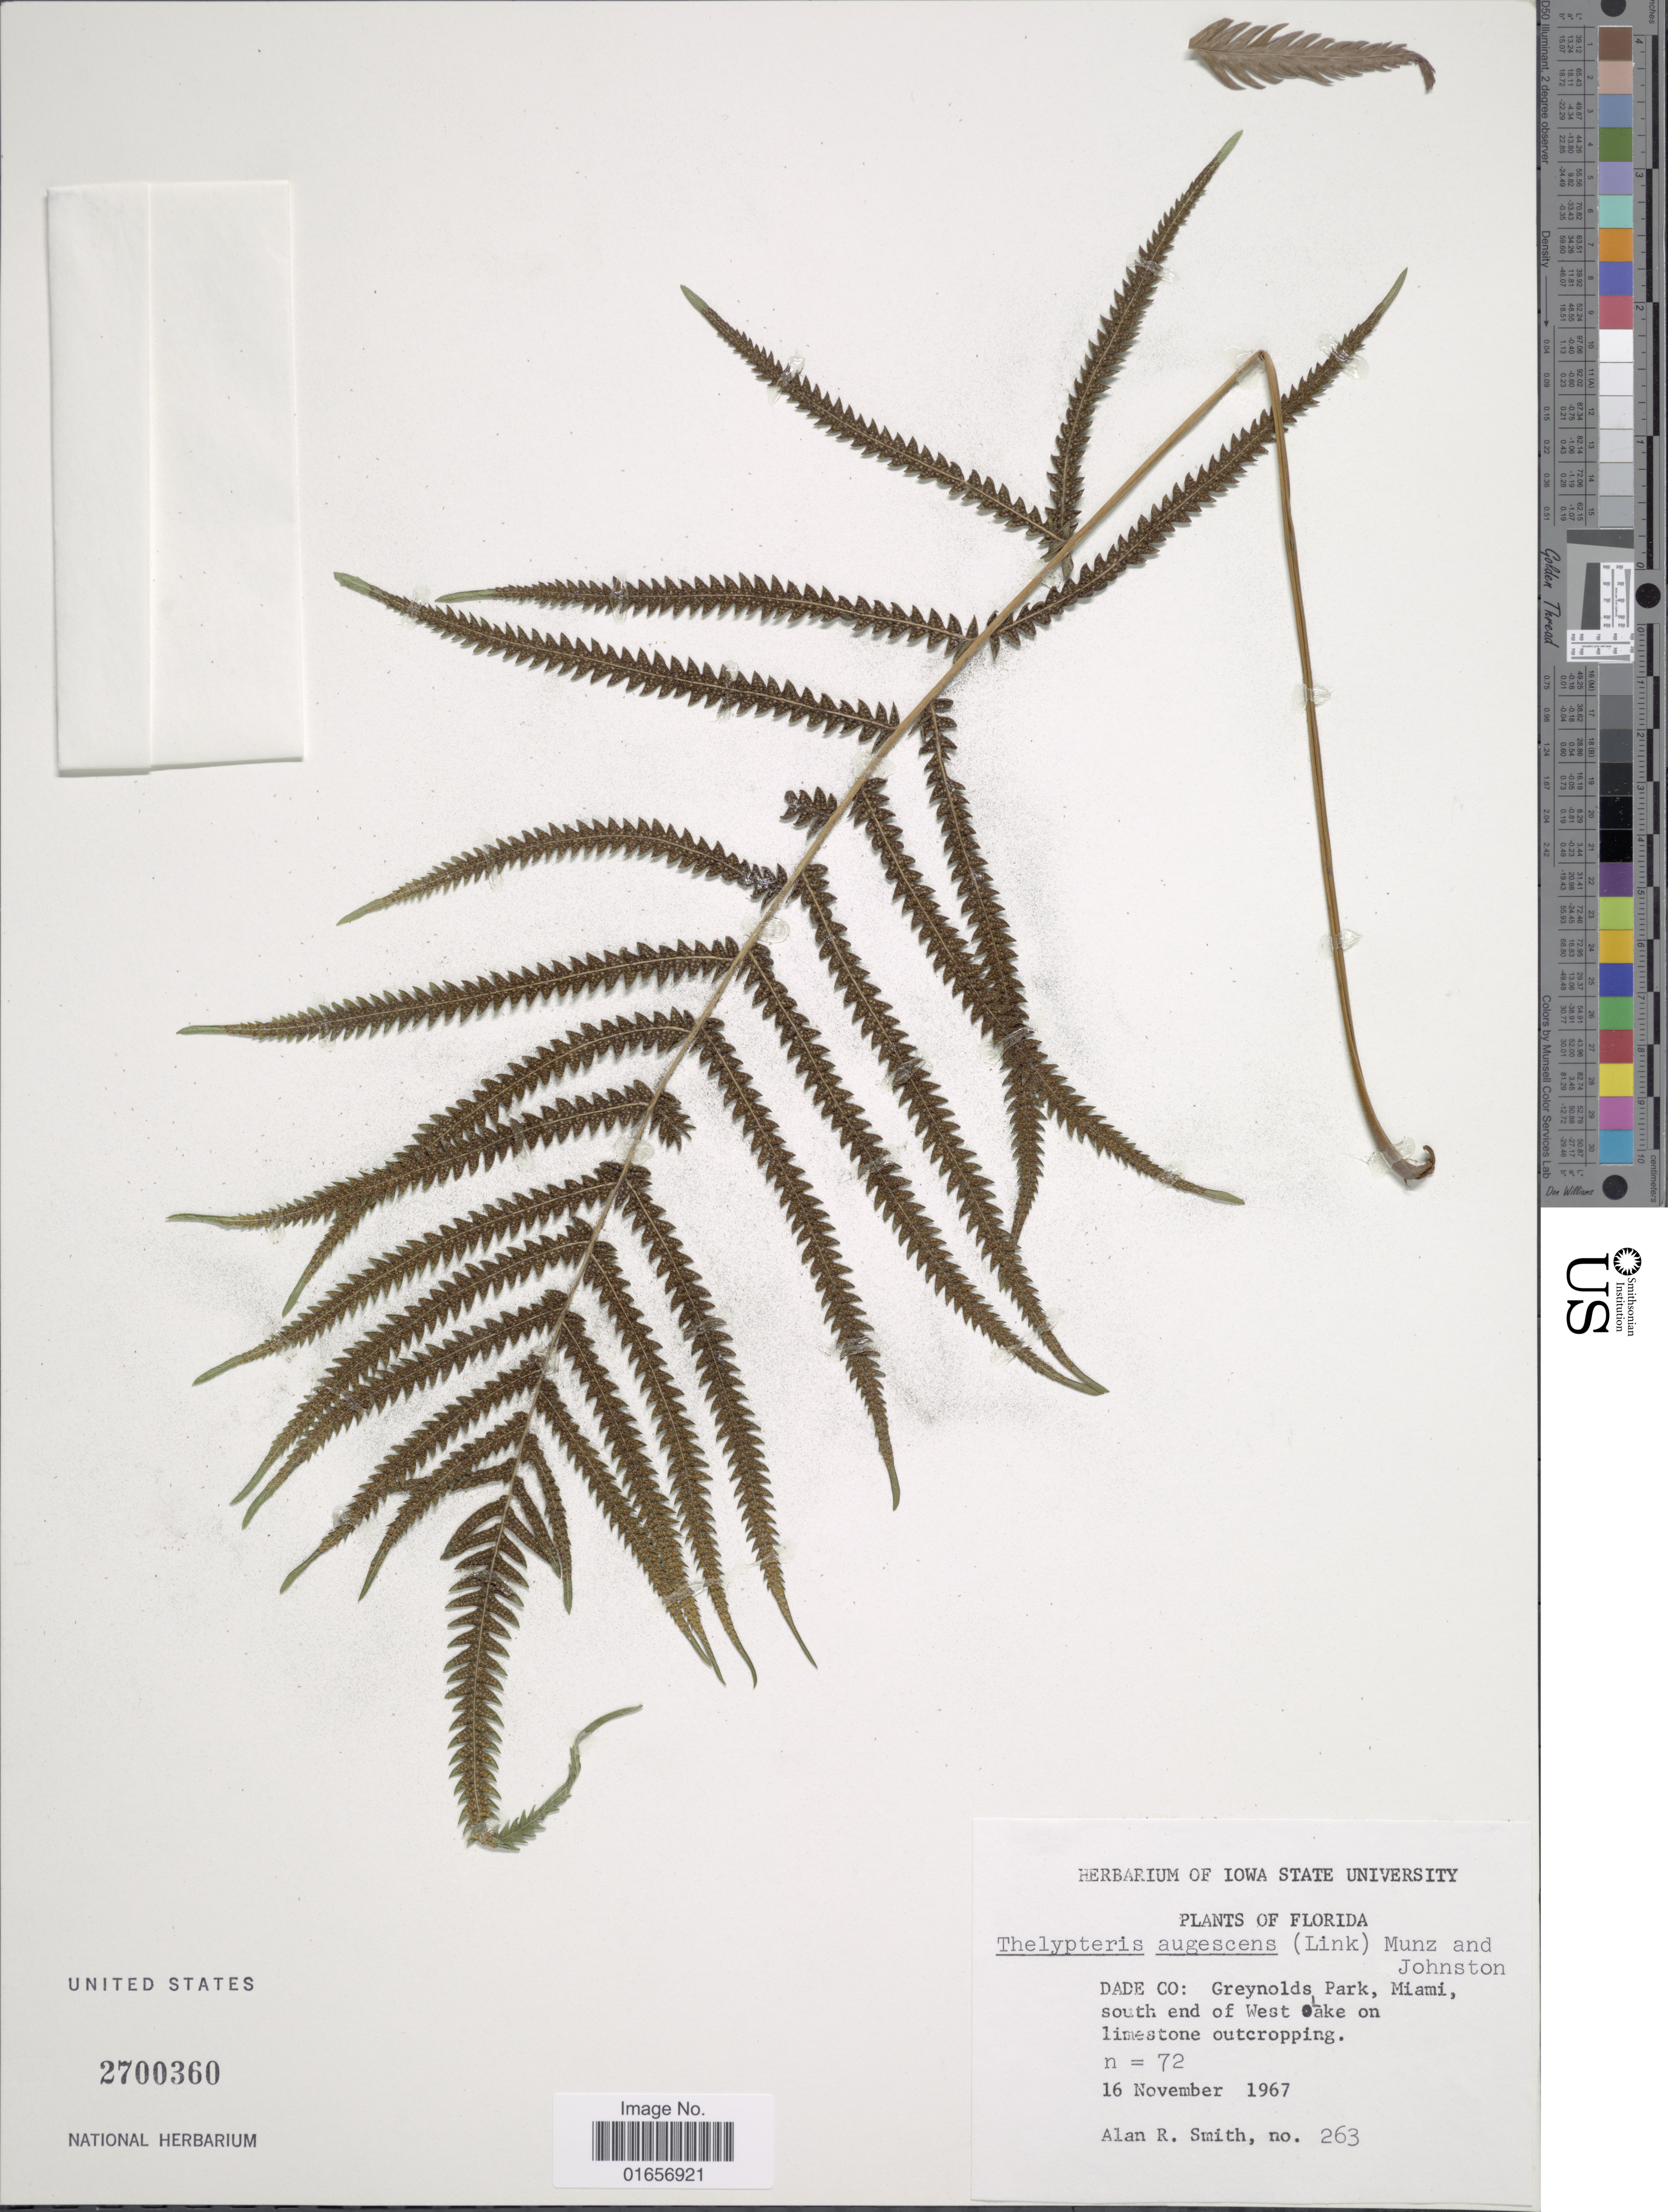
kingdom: Plantae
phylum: Tracheophyta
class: Polypodiopsida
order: Polypodiales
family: Thelypteridaceae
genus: Christella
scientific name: Christella augescens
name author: (Link) Pic. Serm.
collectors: A. R. Smith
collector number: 263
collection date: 1967-11-16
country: United States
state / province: Florida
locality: Dade Co: Greynolds Park, Miami, south end of West Lake and limestone outcropping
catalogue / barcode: US 2700360